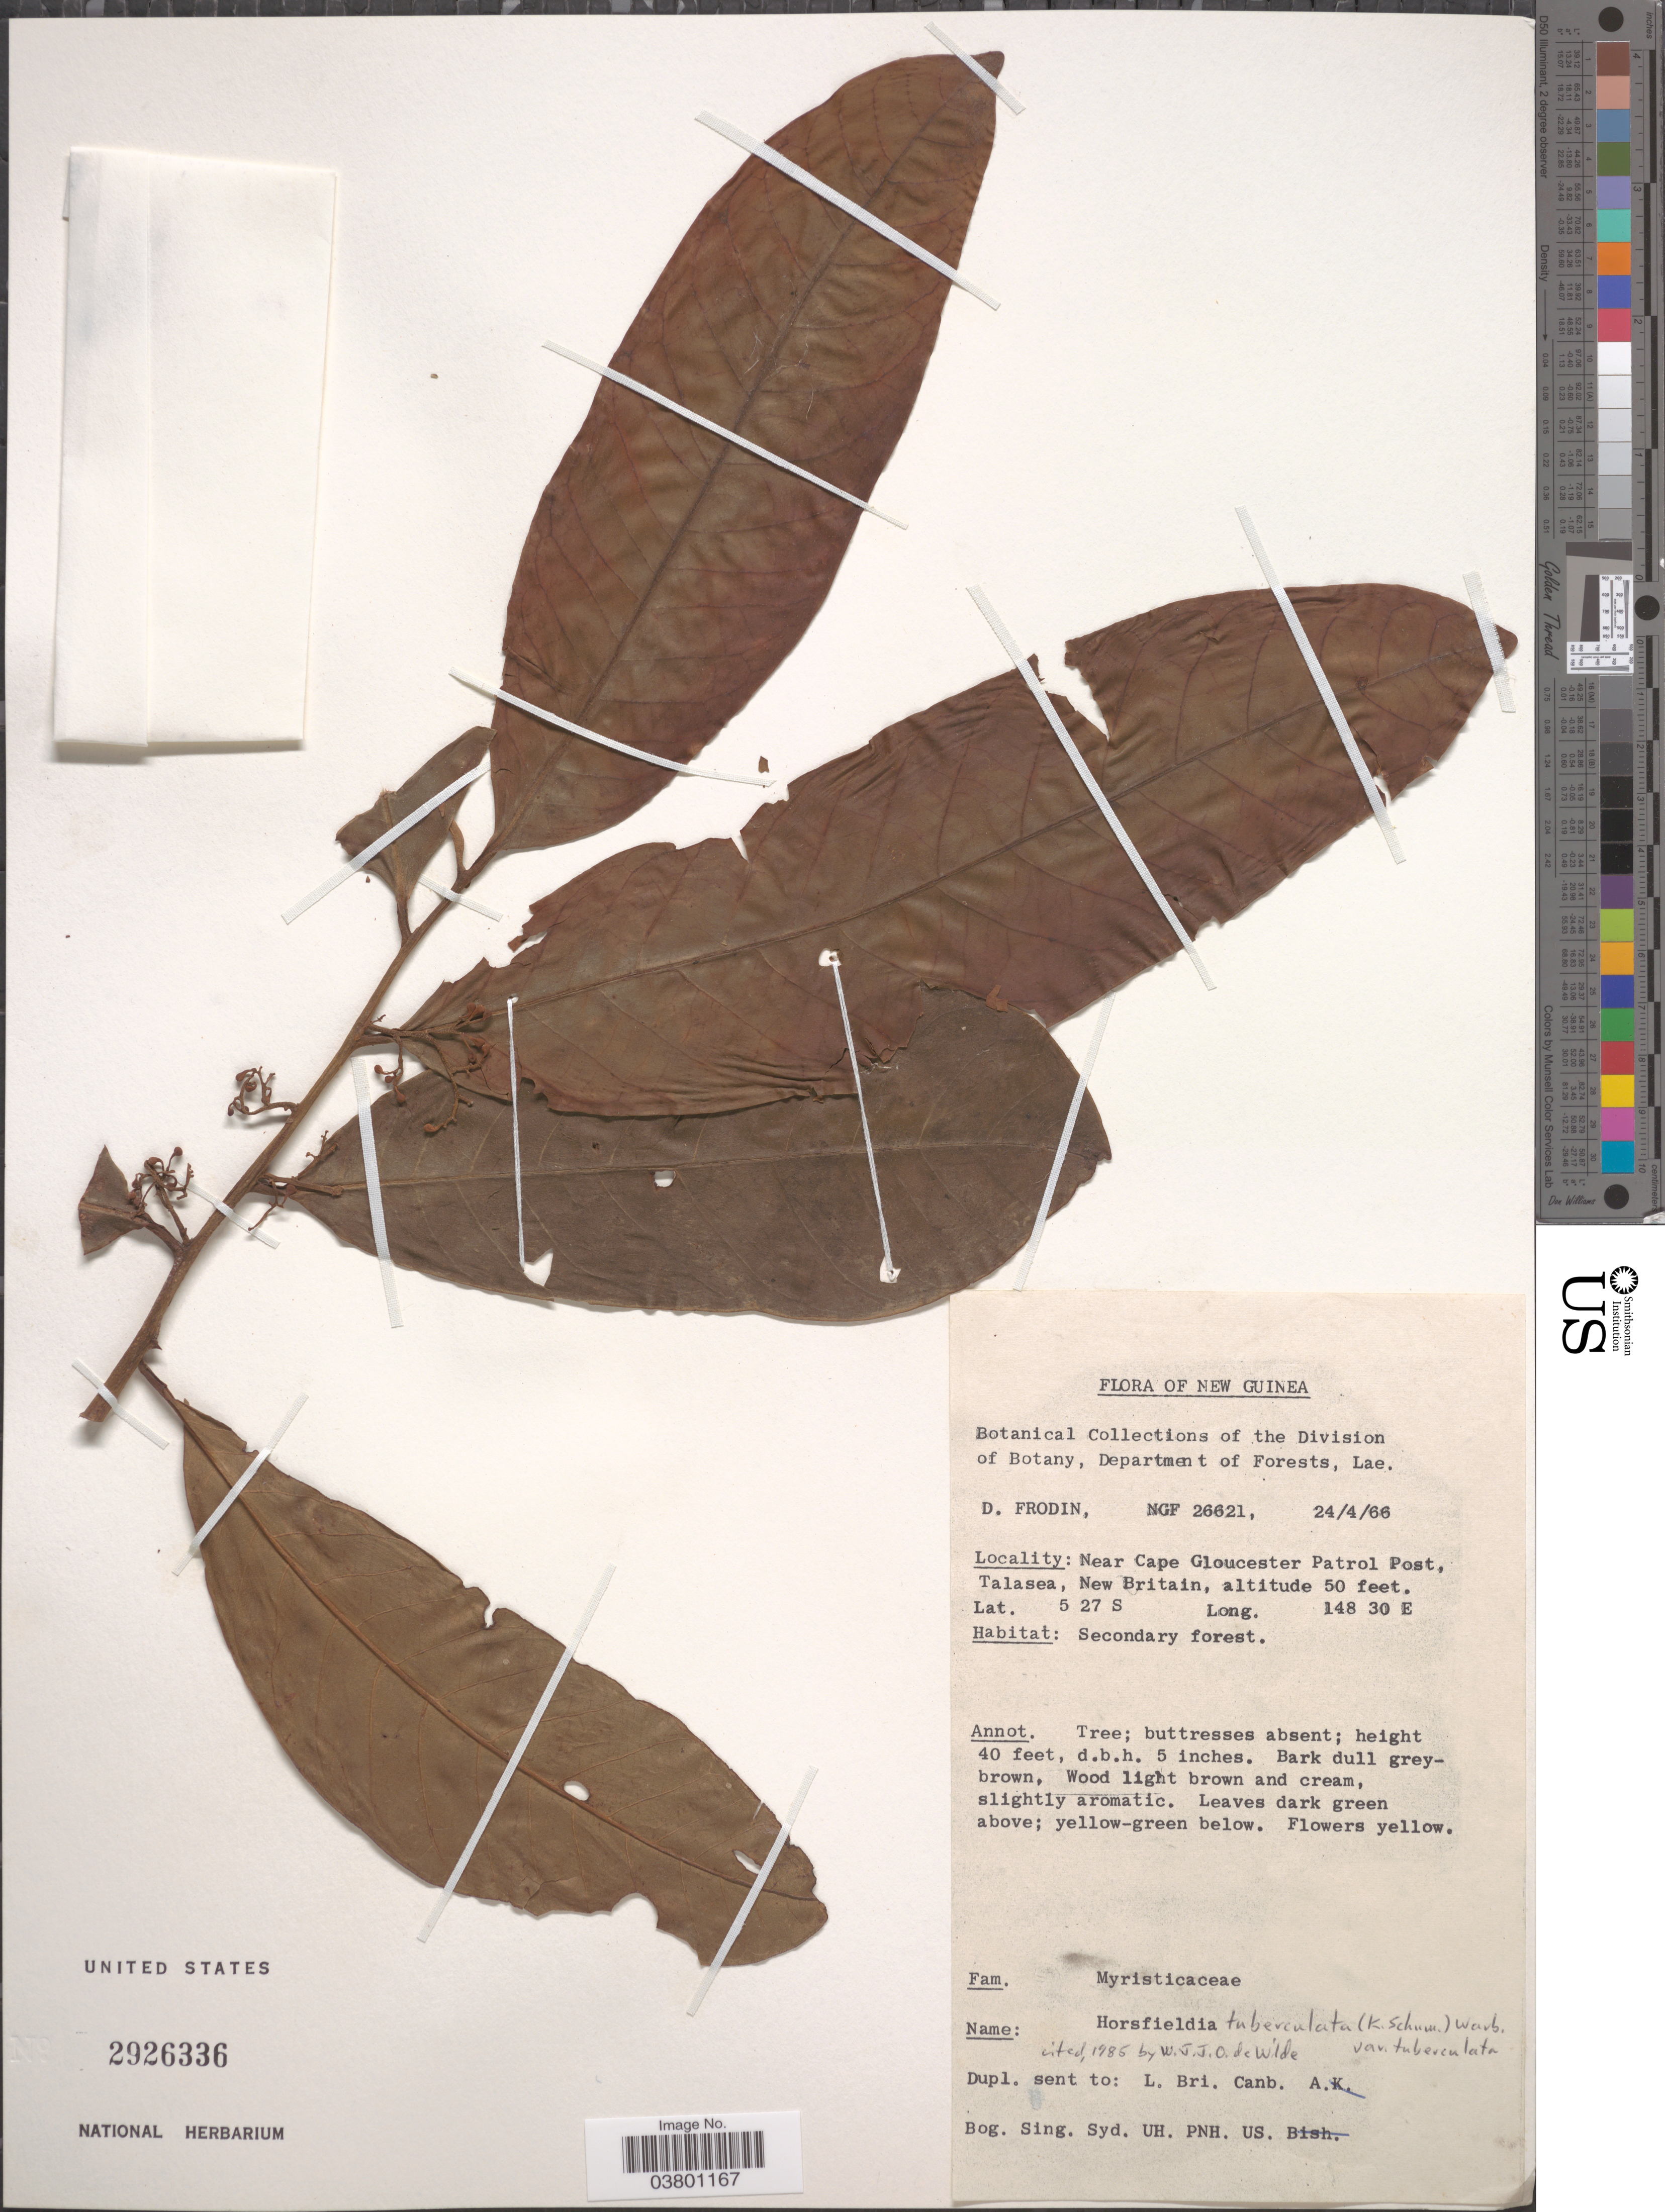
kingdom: Plantae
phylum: Tracheophyta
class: Magnoliopsida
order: Magnoliales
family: Myristicaceae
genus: Horsfieldia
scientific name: Horsfieldia tuberculata var. tuberculata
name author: (K. Schum.) Warb.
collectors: D. G. Frodin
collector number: NGF 26621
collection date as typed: Transcribed d/m/y: 24/4/66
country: Papua New Guinea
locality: New Guinea. Near Cape Gloucester Patrol Post, Talasea, New Britain.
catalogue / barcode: US 2926336